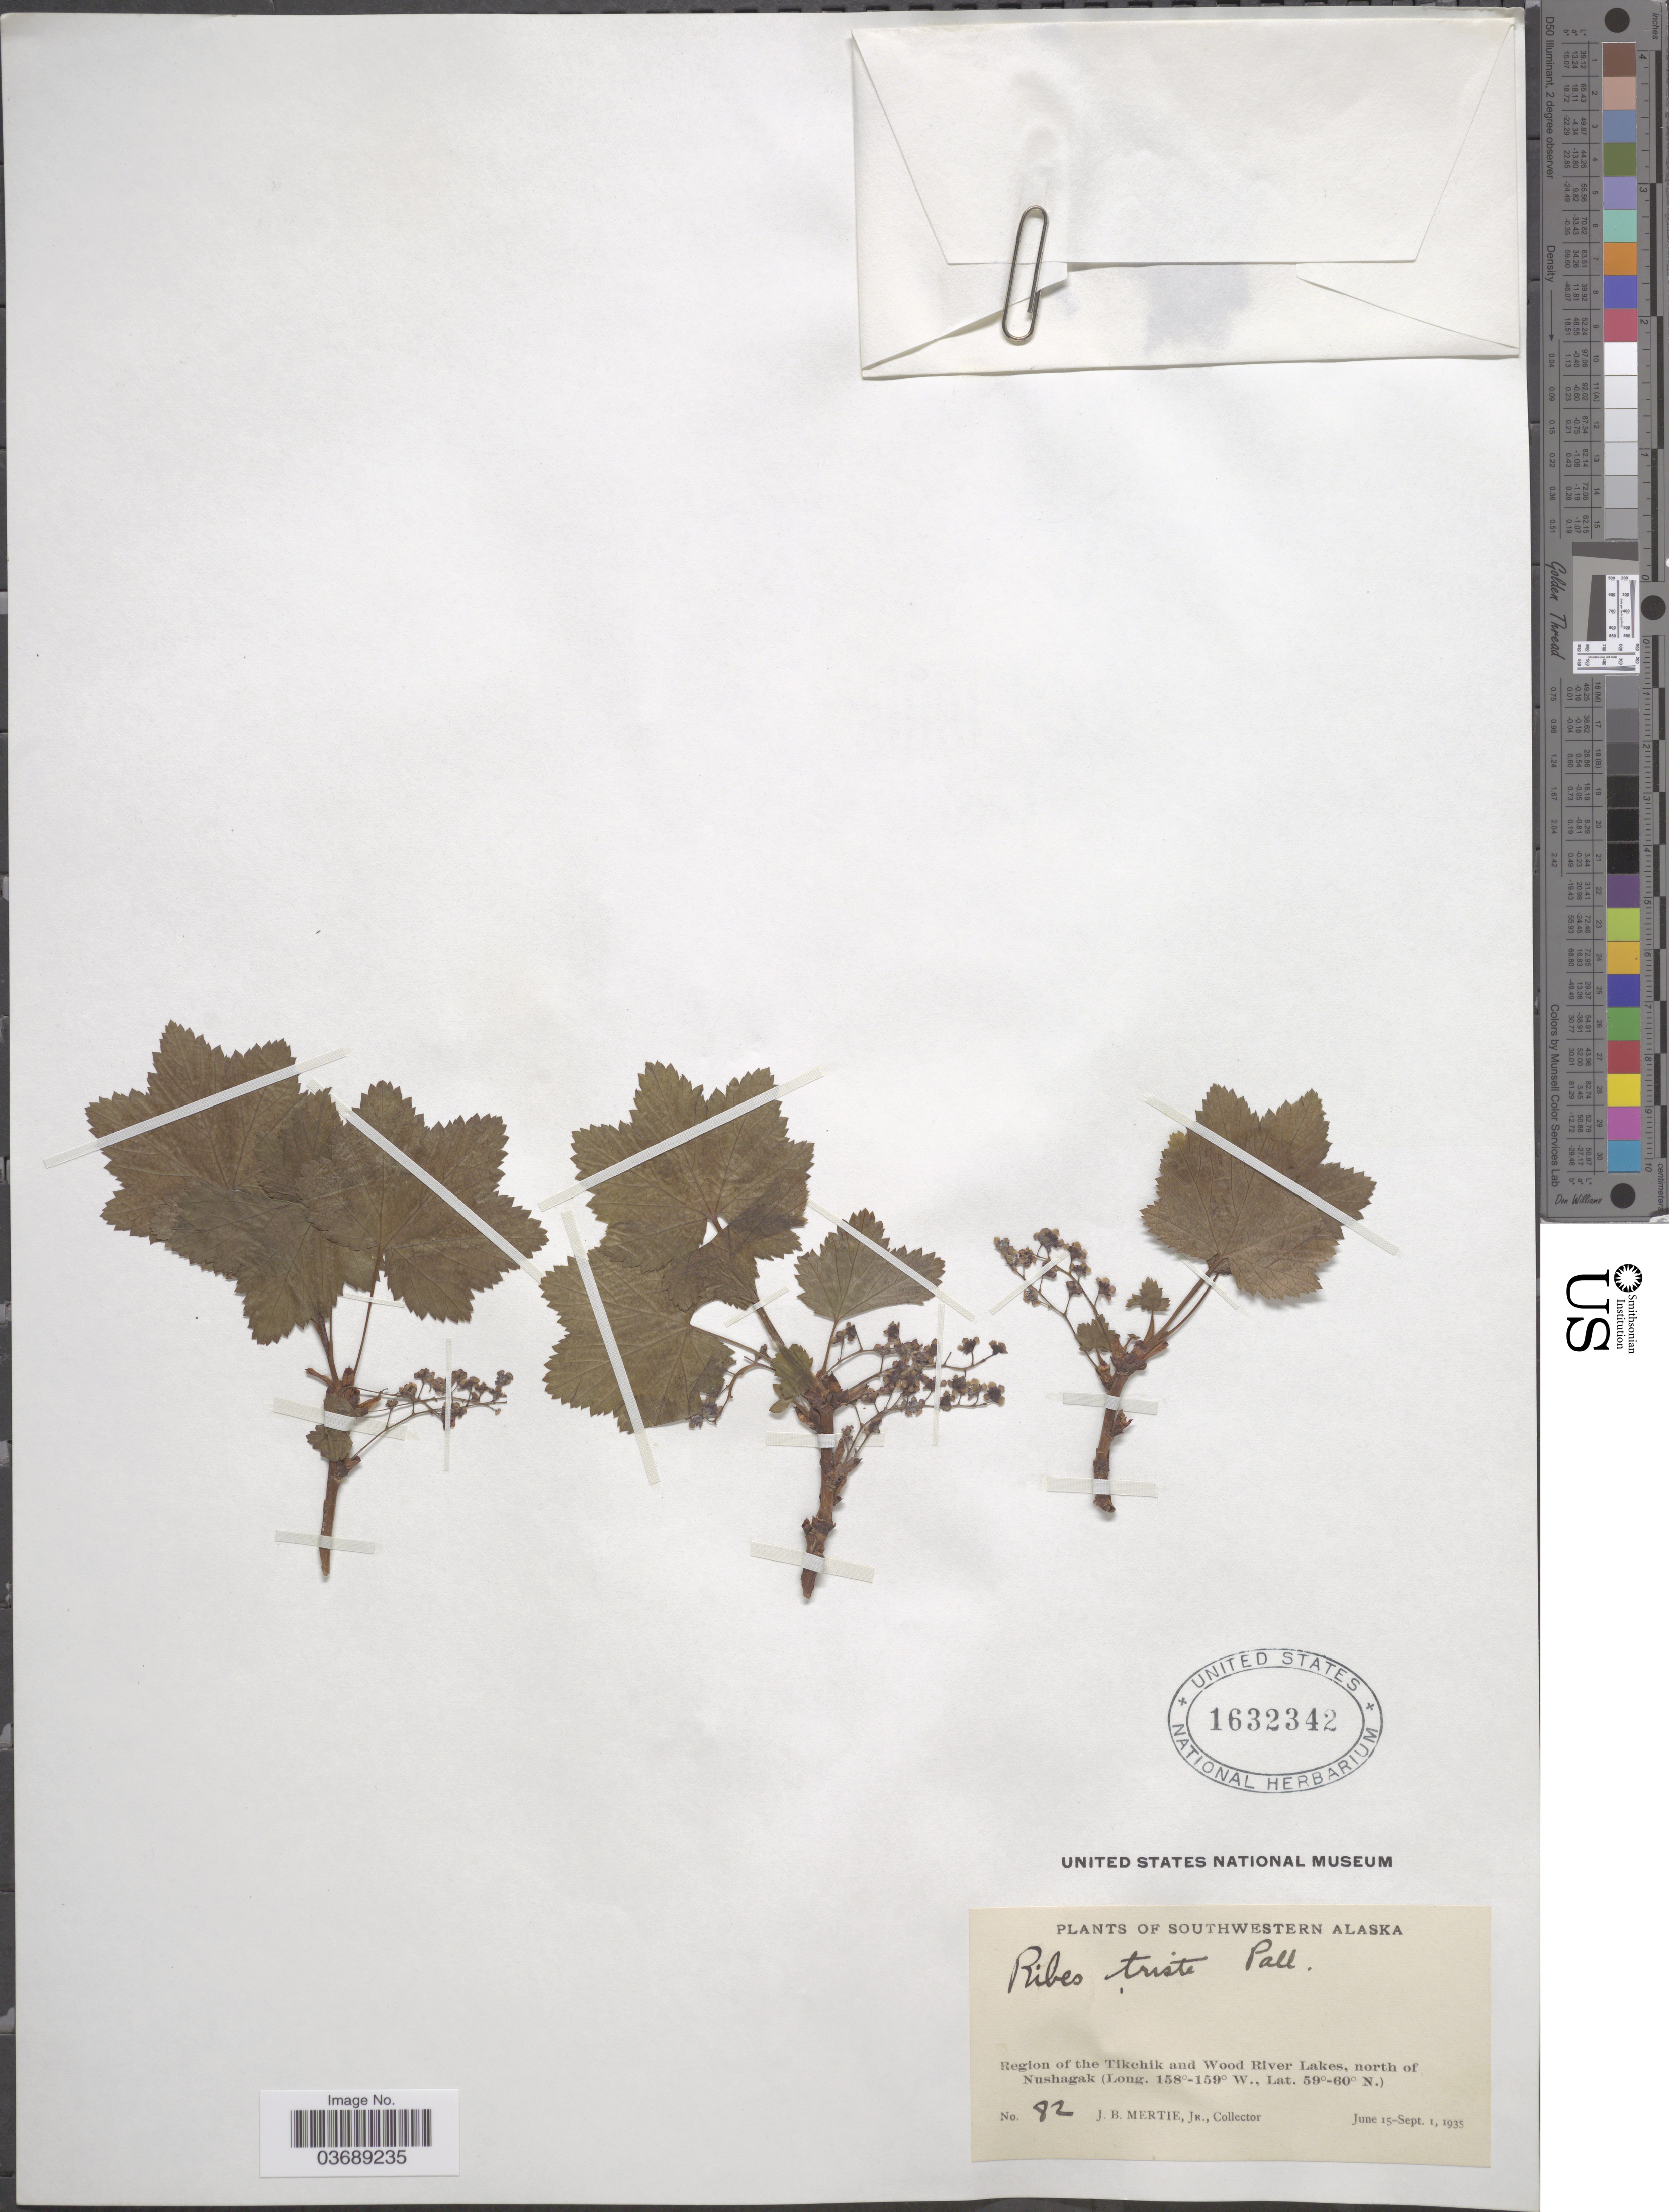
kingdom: Plantae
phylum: Tracheophyta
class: Magnoliopsida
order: Saxifragales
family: Grossulariaceae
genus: Ribes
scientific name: Ribes triste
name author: Pall.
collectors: J. Mertie Jr.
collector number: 82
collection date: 1935-06-15/1935-09-01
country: United States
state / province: Alaska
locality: Southwestern Alaska. Region of the Tikchik and Wood River Lakes, north of Nushagak.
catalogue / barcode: US 1632342